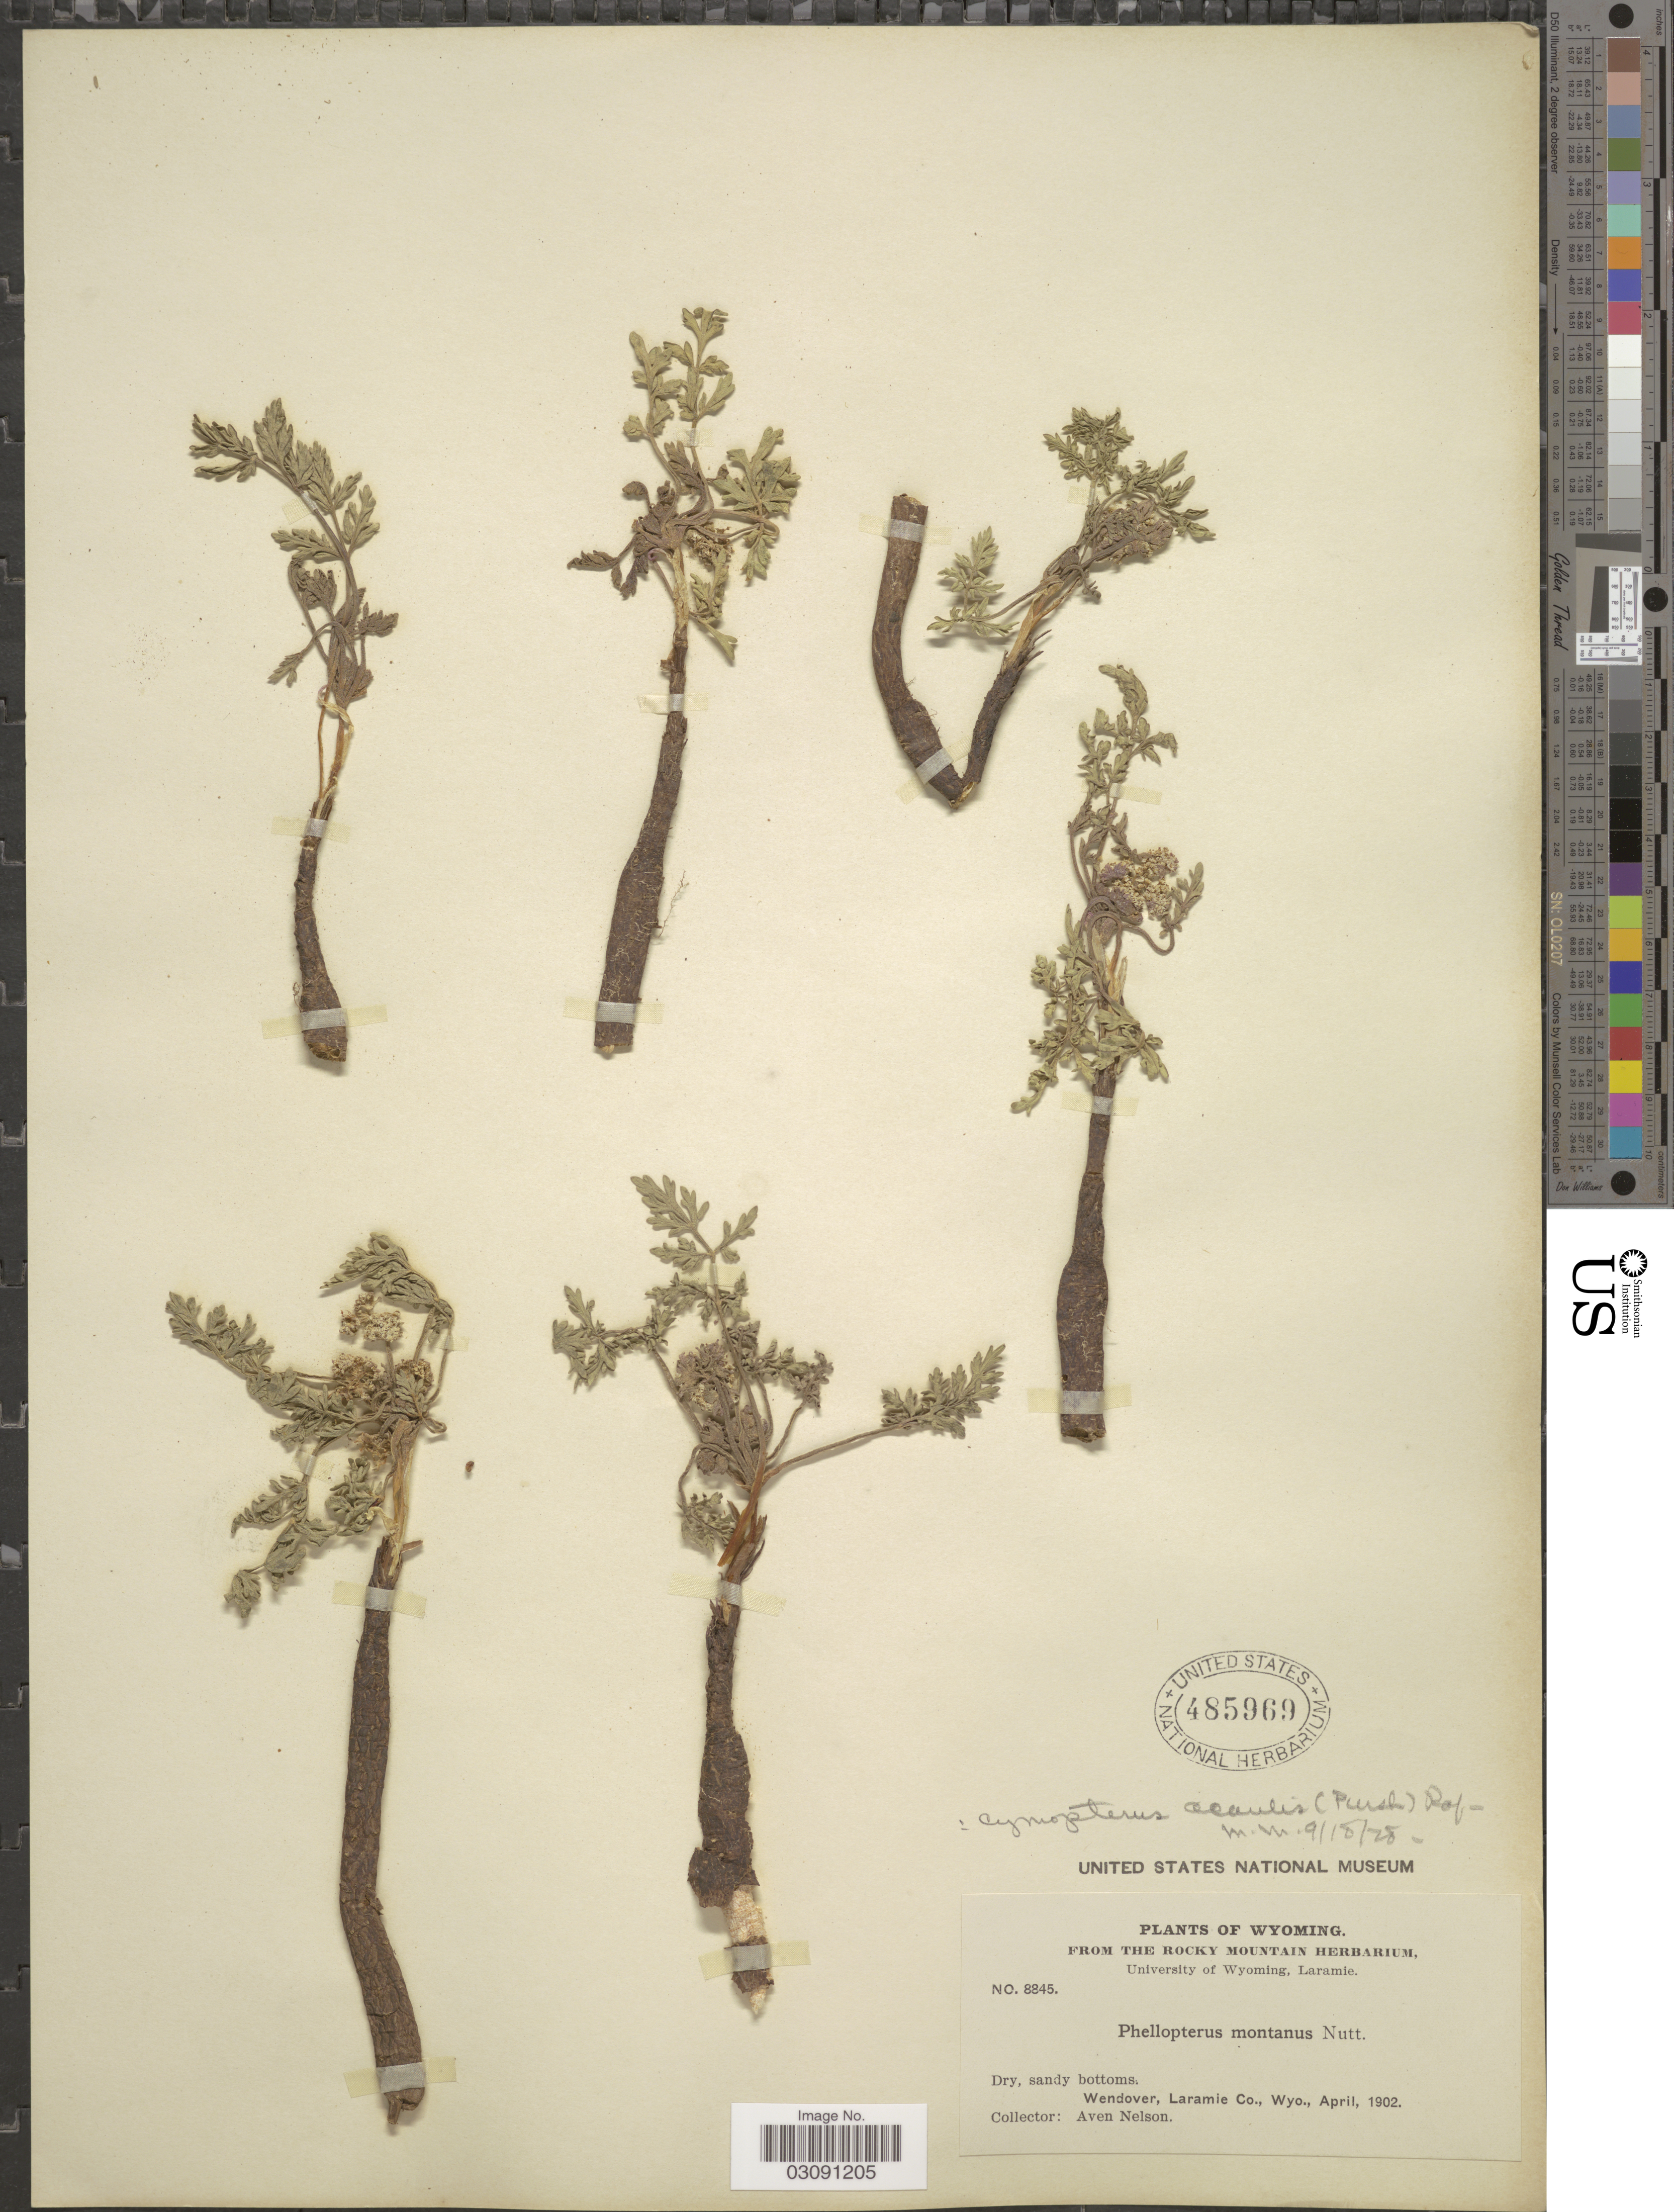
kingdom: Plantae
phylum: Tracheophyta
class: Magnoliopsida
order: Apiales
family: Apiaceae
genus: Cymopterus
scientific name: Cymopterus acaulis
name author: (Pursh) Raf.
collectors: A. Nelson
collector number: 8845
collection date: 1902-04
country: United States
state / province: Wyoming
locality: Dry, sandy bottoms. Wendover, Laramie Co., Wyo.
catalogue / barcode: US 485969